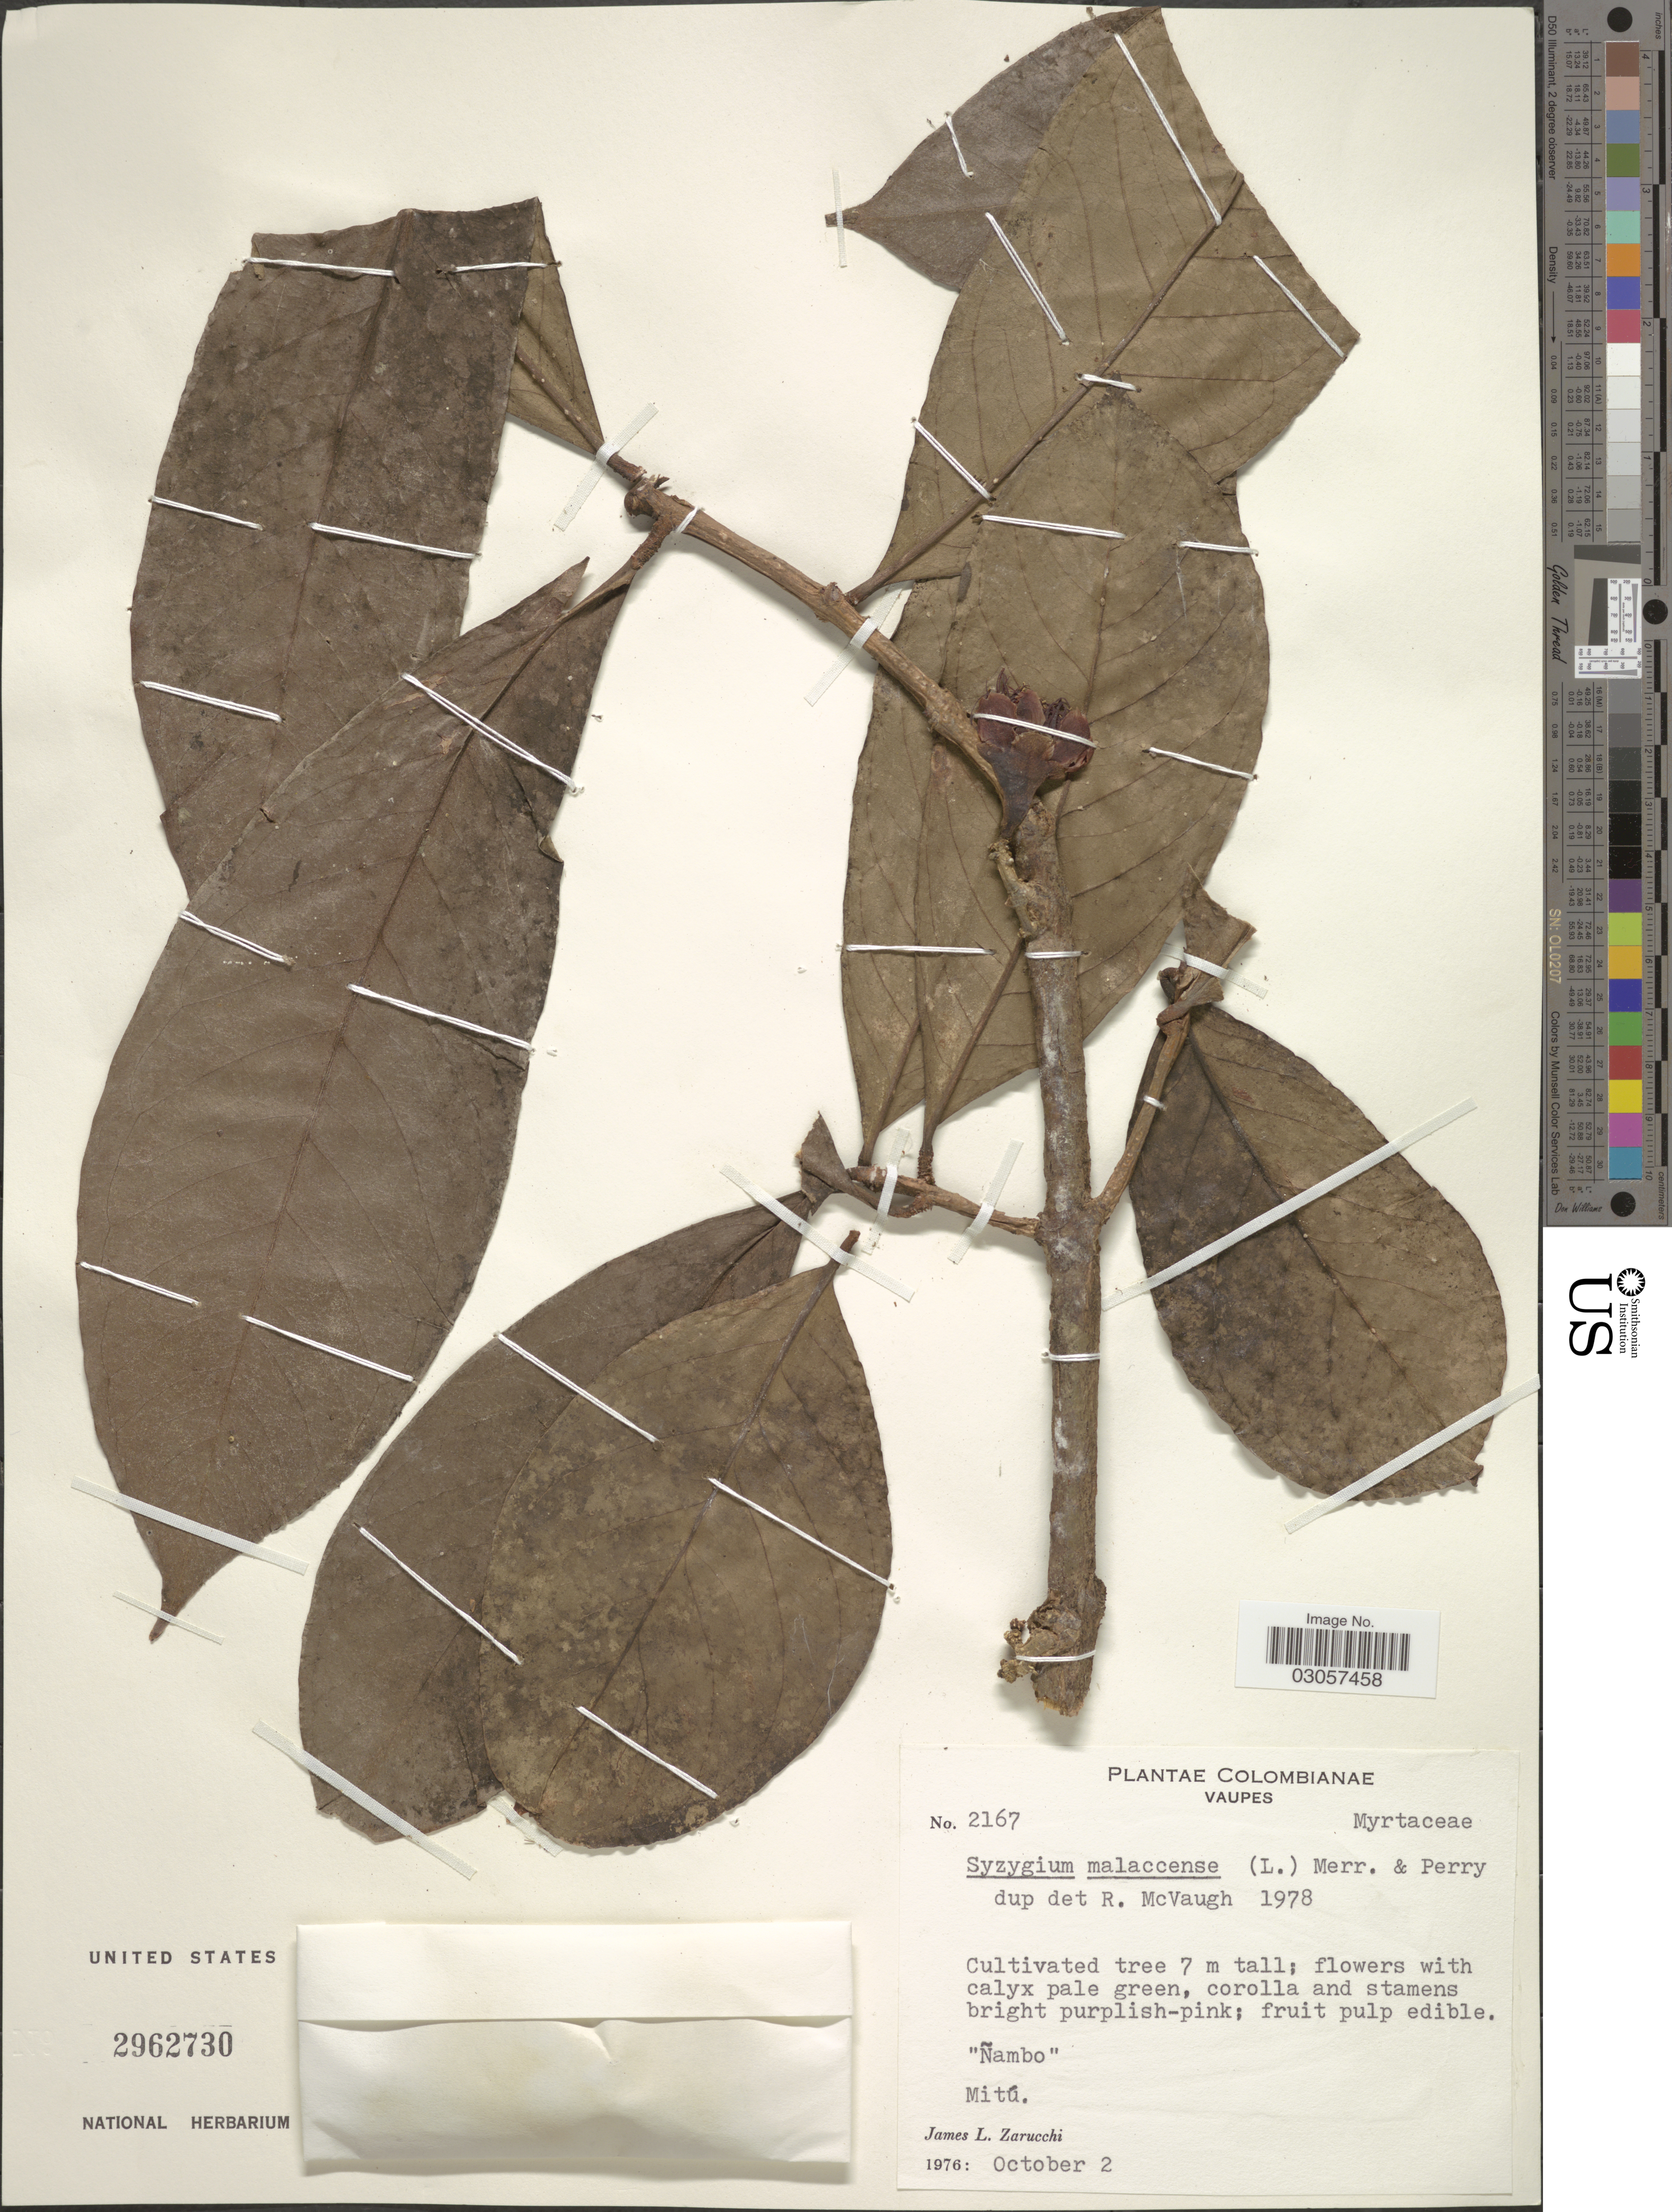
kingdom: Plantae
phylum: Tracheophyta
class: Magnoliopsida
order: Myrtales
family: Myrtaceae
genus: Syzygium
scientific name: Syzygium malaccense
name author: (L.) Merr. & L.M. Perry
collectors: J. L. Zarucchi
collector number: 2167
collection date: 1976-10-02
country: Colombia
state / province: Vaupés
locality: Vaupes, Mitú.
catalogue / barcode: US 2962730